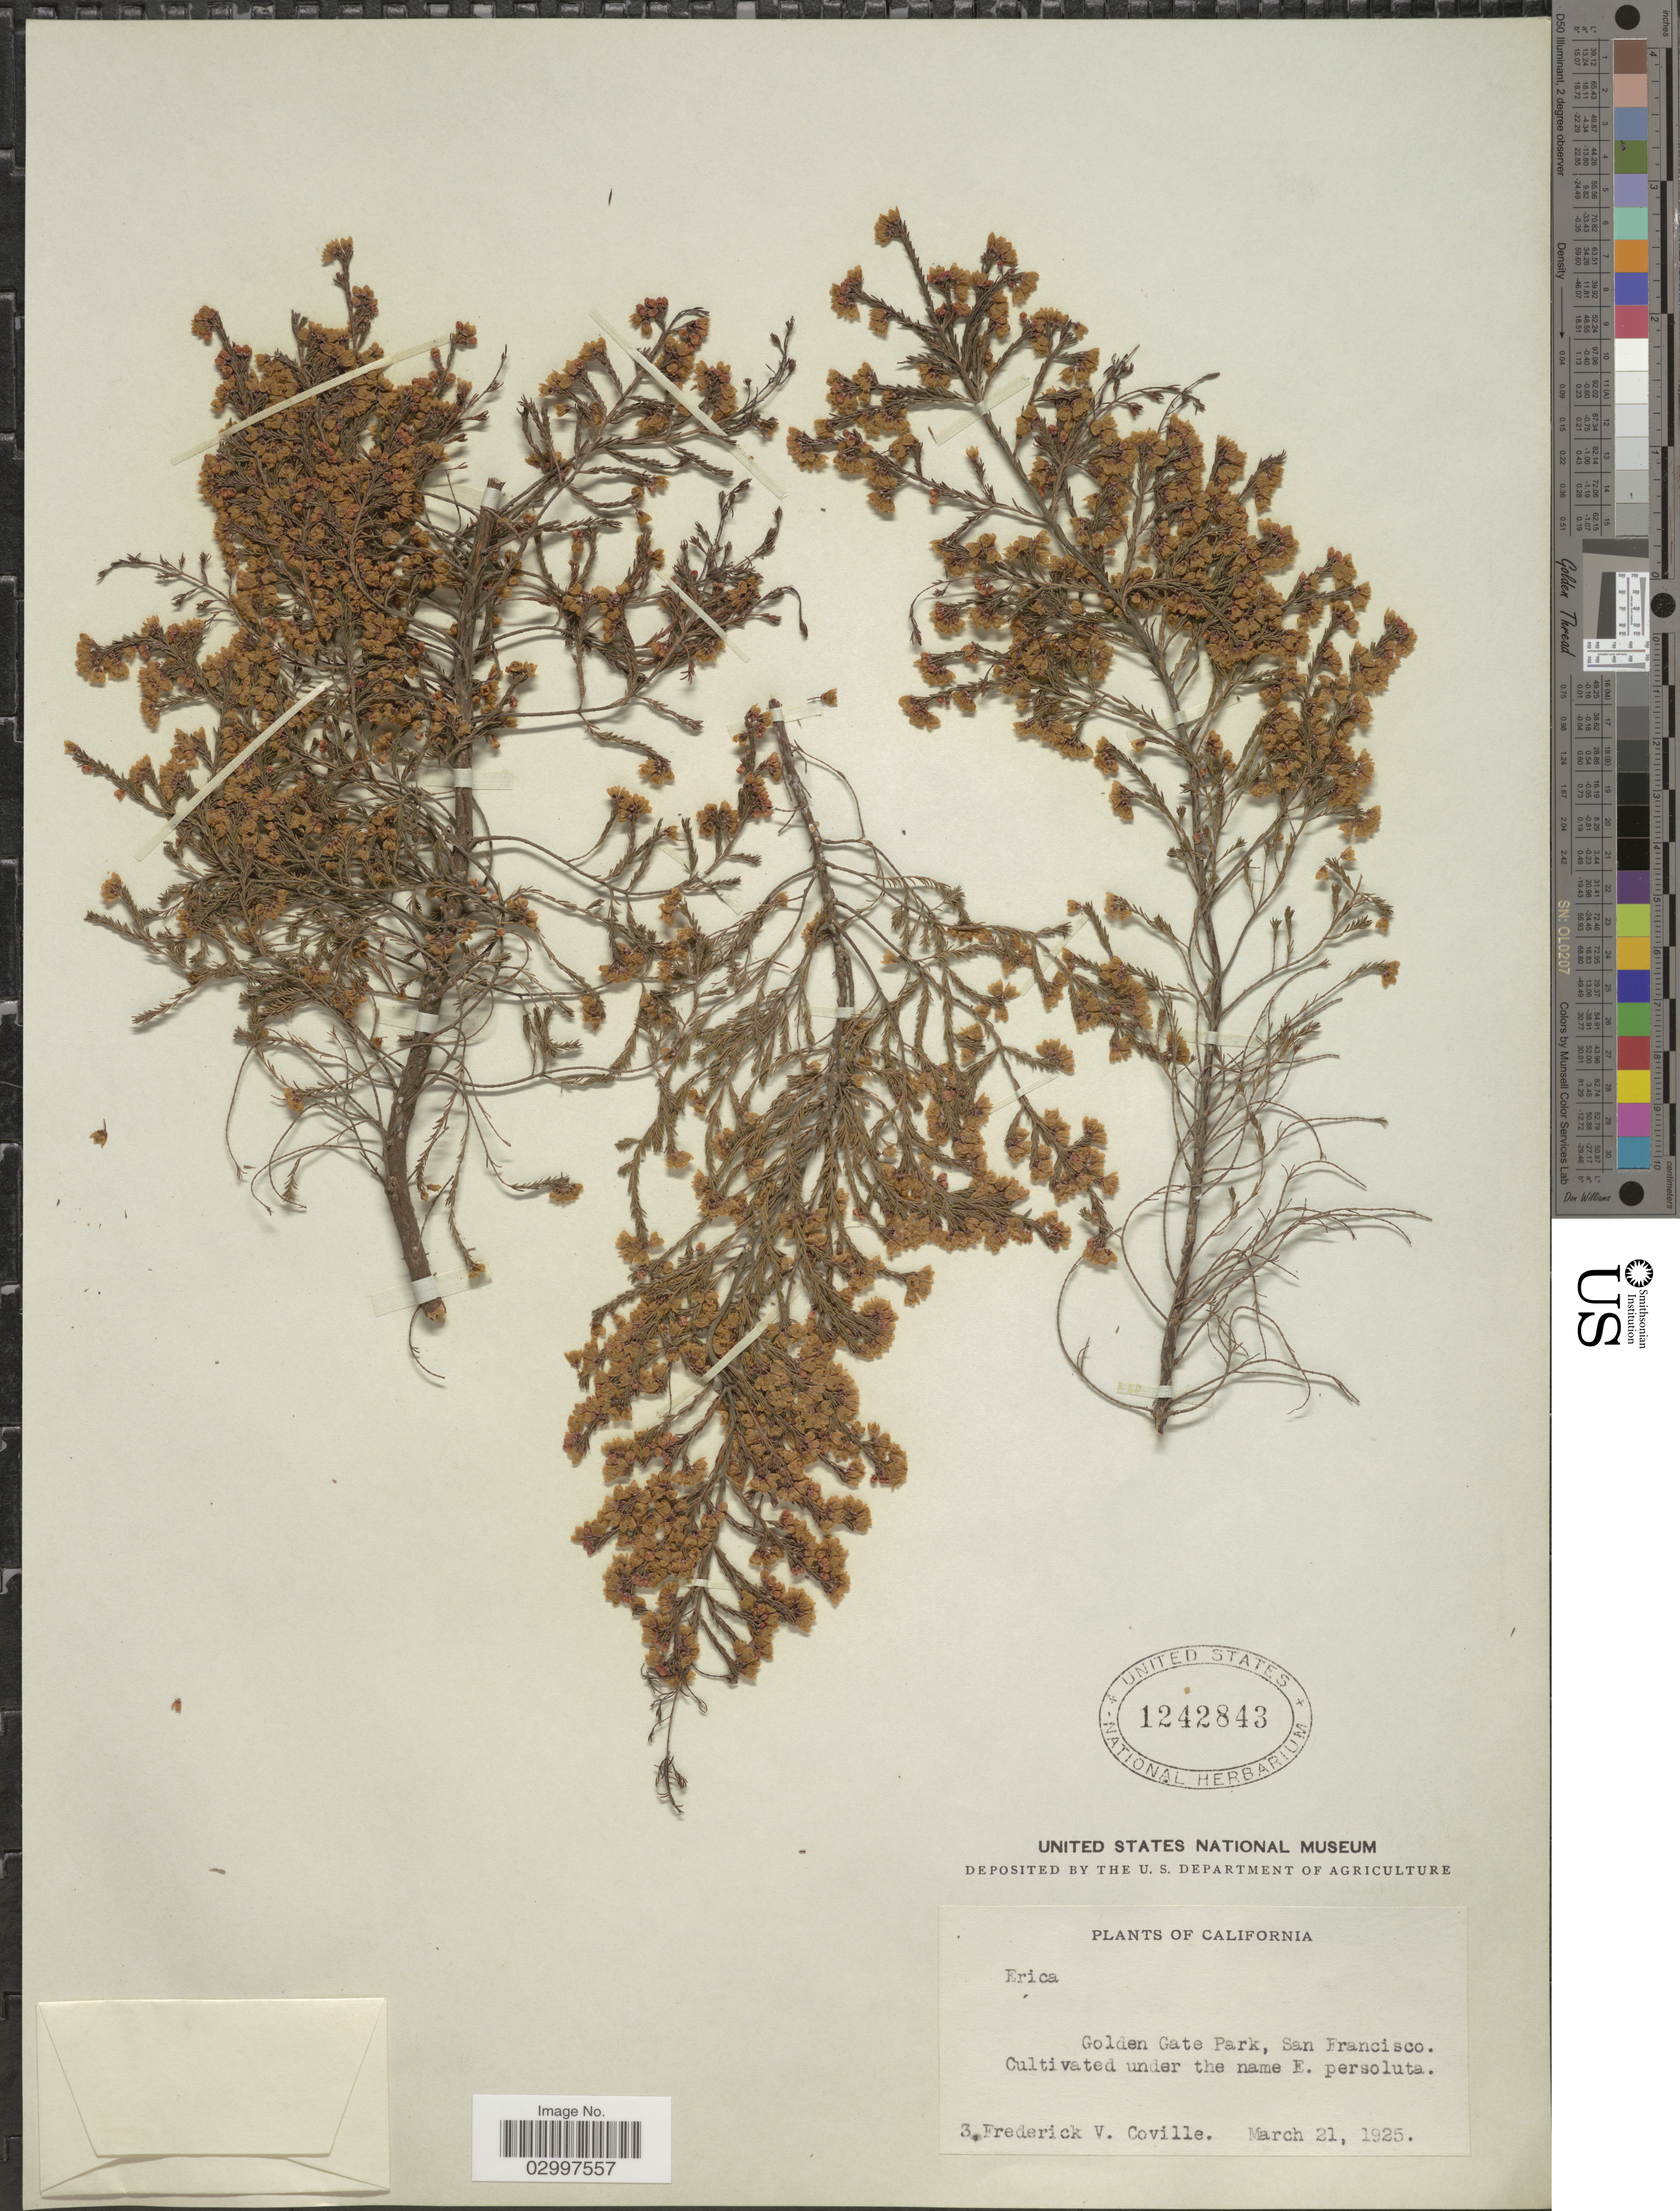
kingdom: Plantae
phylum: Tracheophyta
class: Magnoliopsida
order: Ericales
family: Ericaceae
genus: Erica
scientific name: Erica persoluta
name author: L.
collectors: F. V. Coville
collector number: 3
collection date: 1925-03-21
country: United States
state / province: California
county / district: San Francisco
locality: Golden Gate Park, San Francisco.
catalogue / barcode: US 1242843